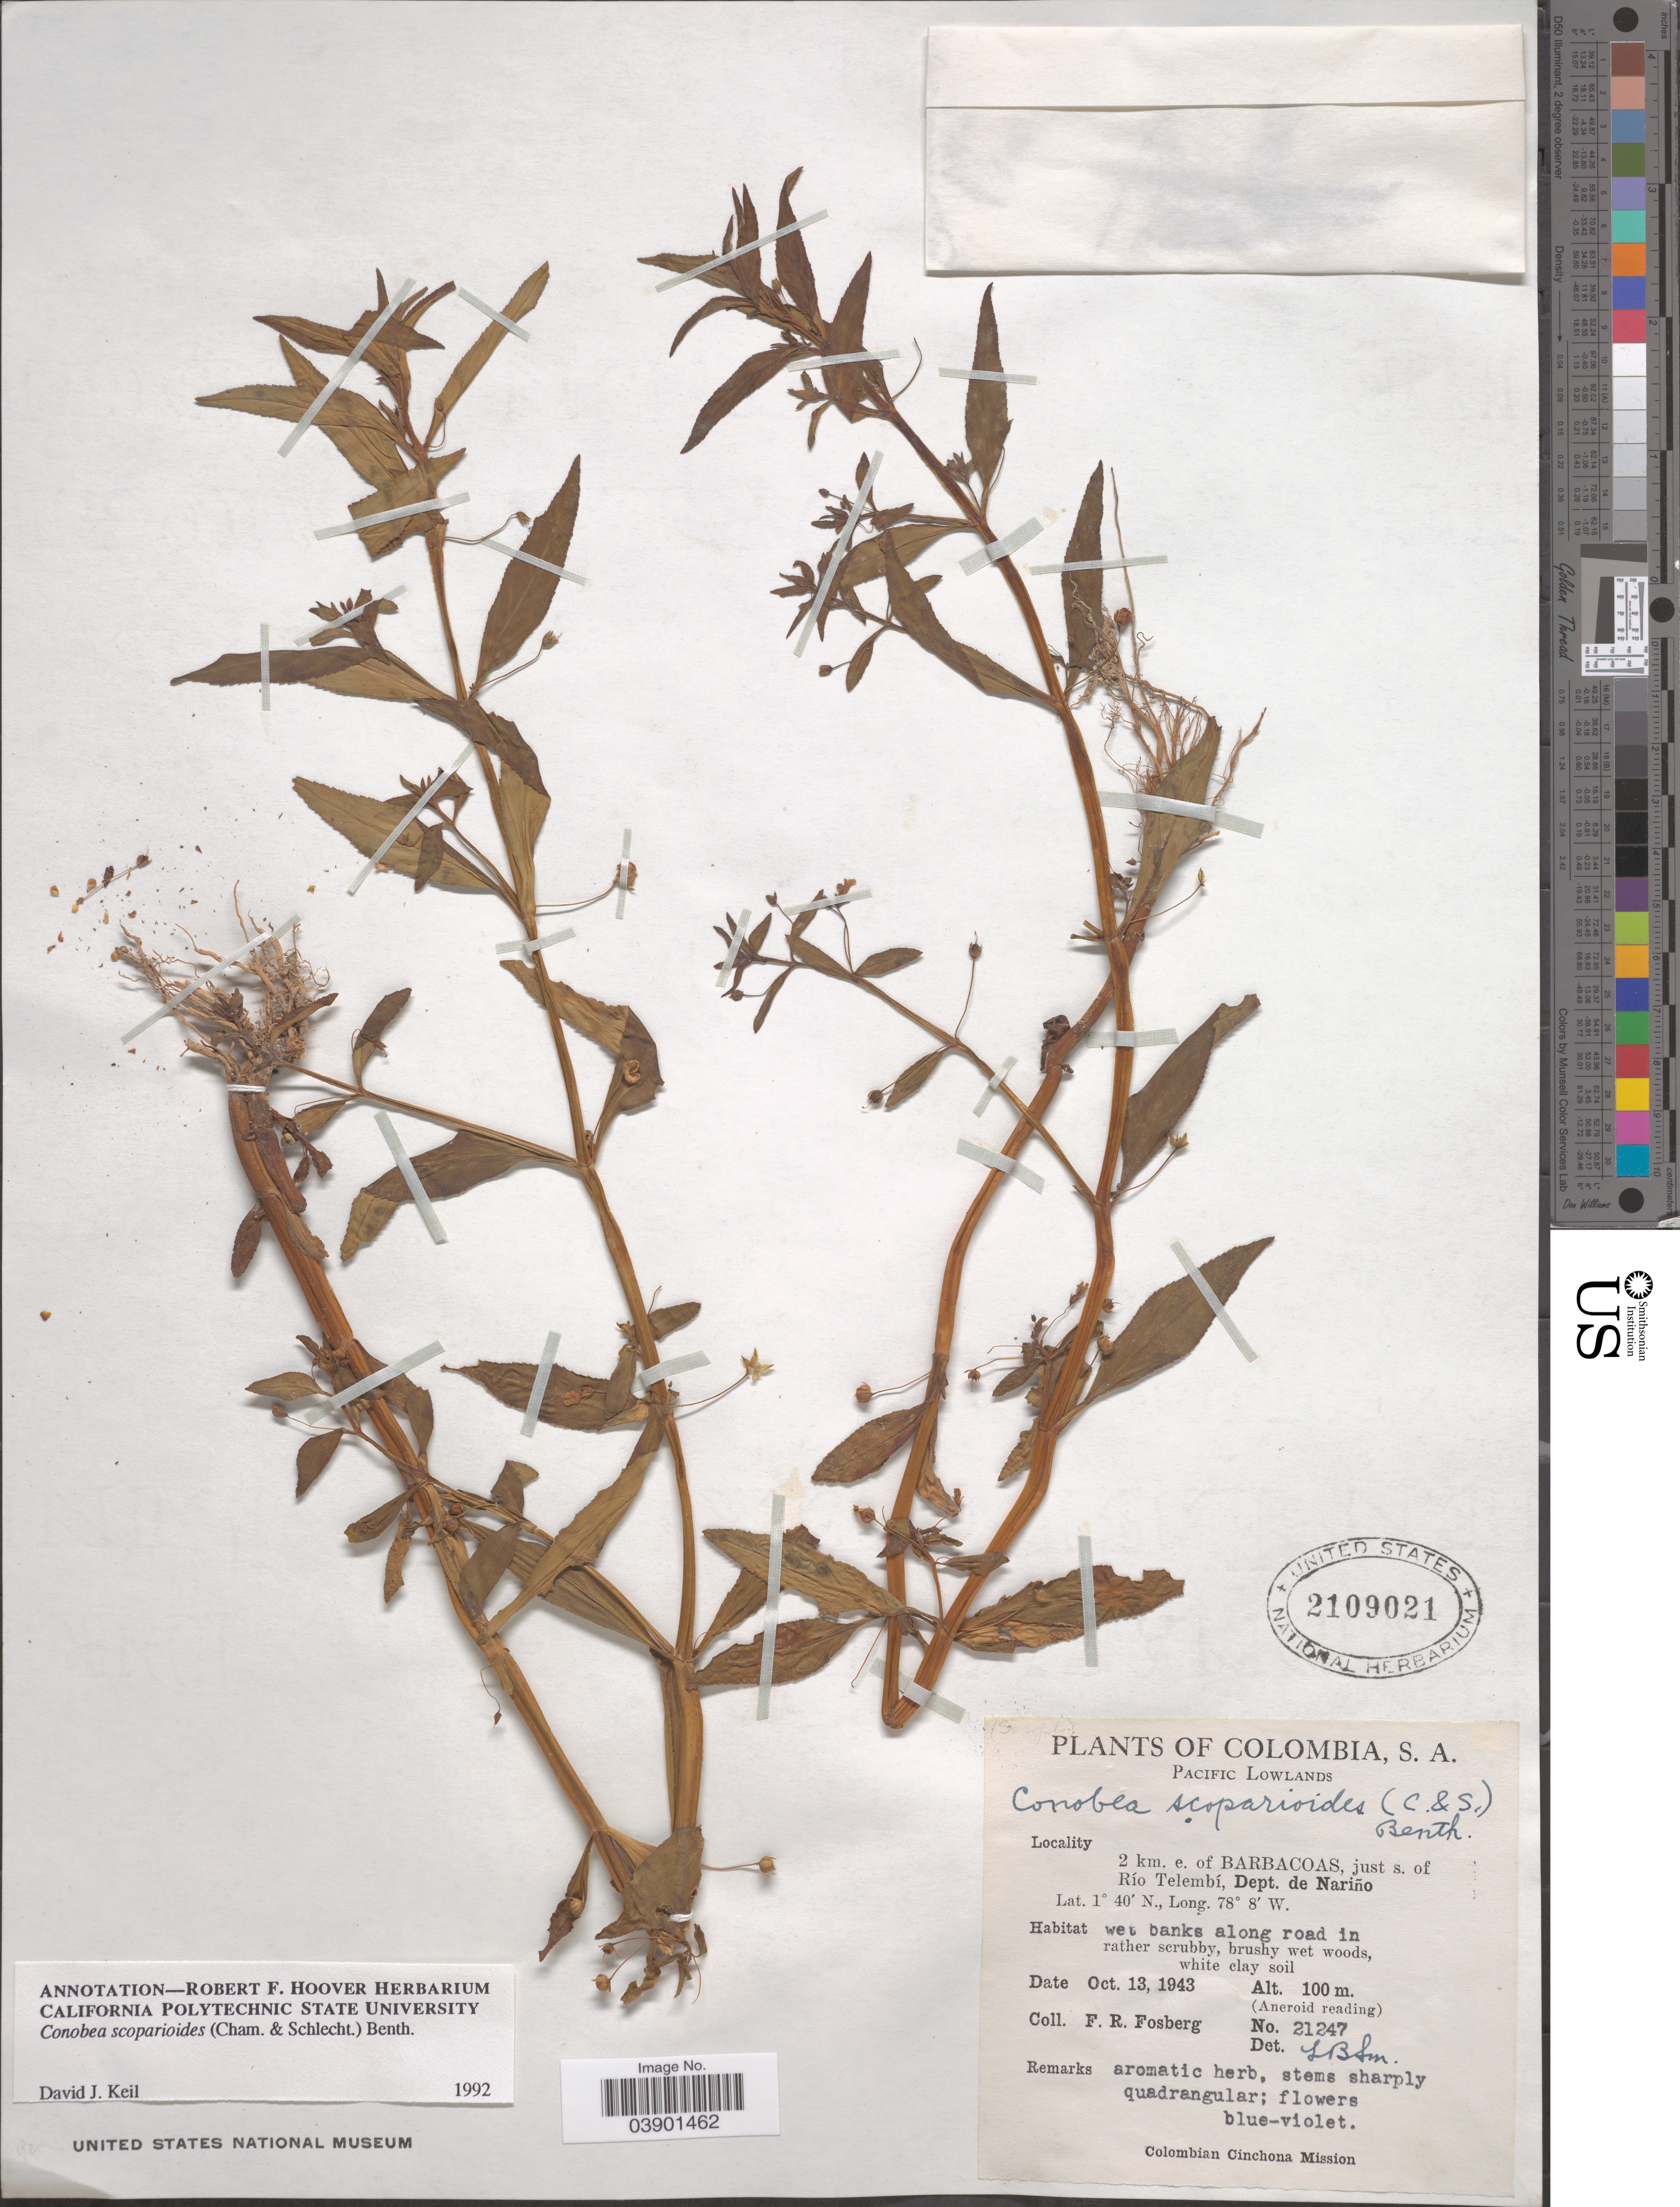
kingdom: Plantae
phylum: Tracheophyta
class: Magnoliopsida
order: Lamiales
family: Plantaginaceae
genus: Conobea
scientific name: Conobea scoparioides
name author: (Cham. & Schltdl.) Benth.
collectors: F. R. Fosberg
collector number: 21247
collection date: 1943-10-13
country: Colombia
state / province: Nariño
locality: Pacific Lowlands. 2 km. e. of Barbacoas, just s. of Río Telembí, Dept. de Nariño.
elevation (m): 100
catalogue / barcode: US 2109021